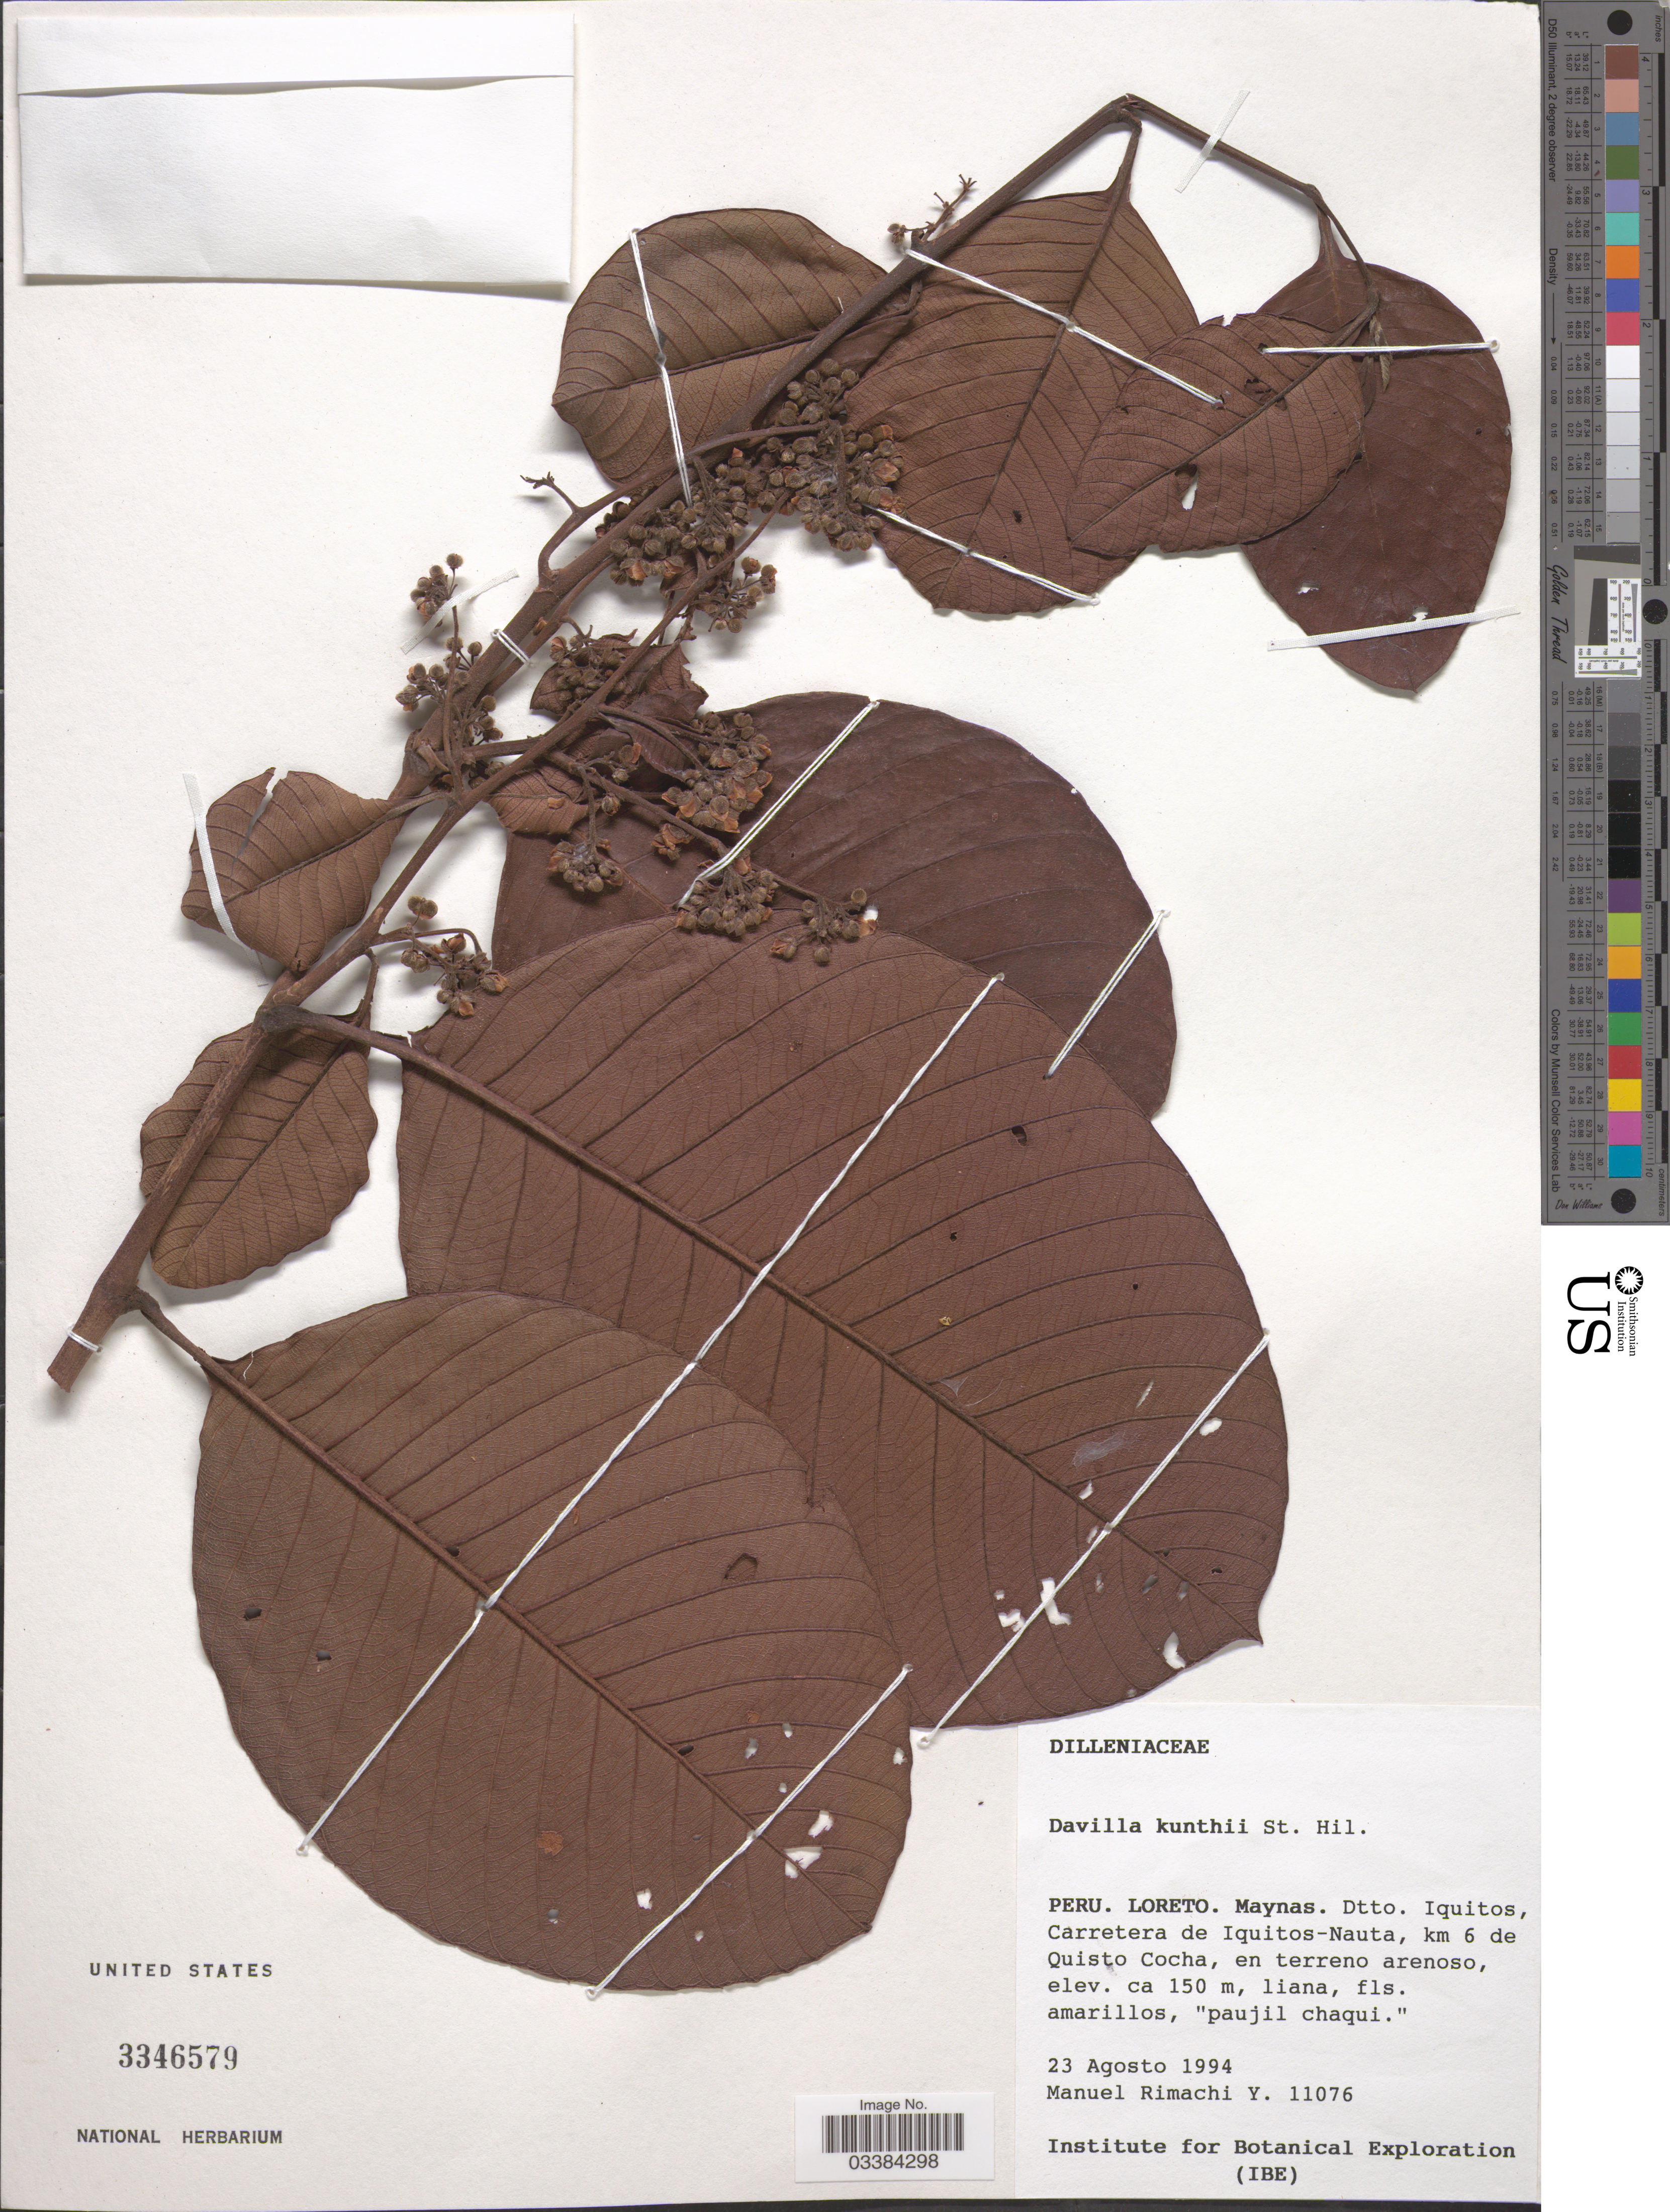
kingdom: Plantae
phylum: Tracheophyta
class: Magnoliopsida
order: Dilleniales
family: Dilleniaceae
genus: Davilla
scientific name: Davilla kunthii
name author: A. St.-Hil.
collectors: M. Rimachi Y.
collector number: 11076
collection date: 1994-08-23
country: Peru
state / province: Loreto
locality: Maynas. Dtto. Iquitos, Carretera de Iquitos-Nauta, km 6 de Quisto Cocha, en terreno arenoso.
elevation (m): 150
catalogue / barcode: US 3346579